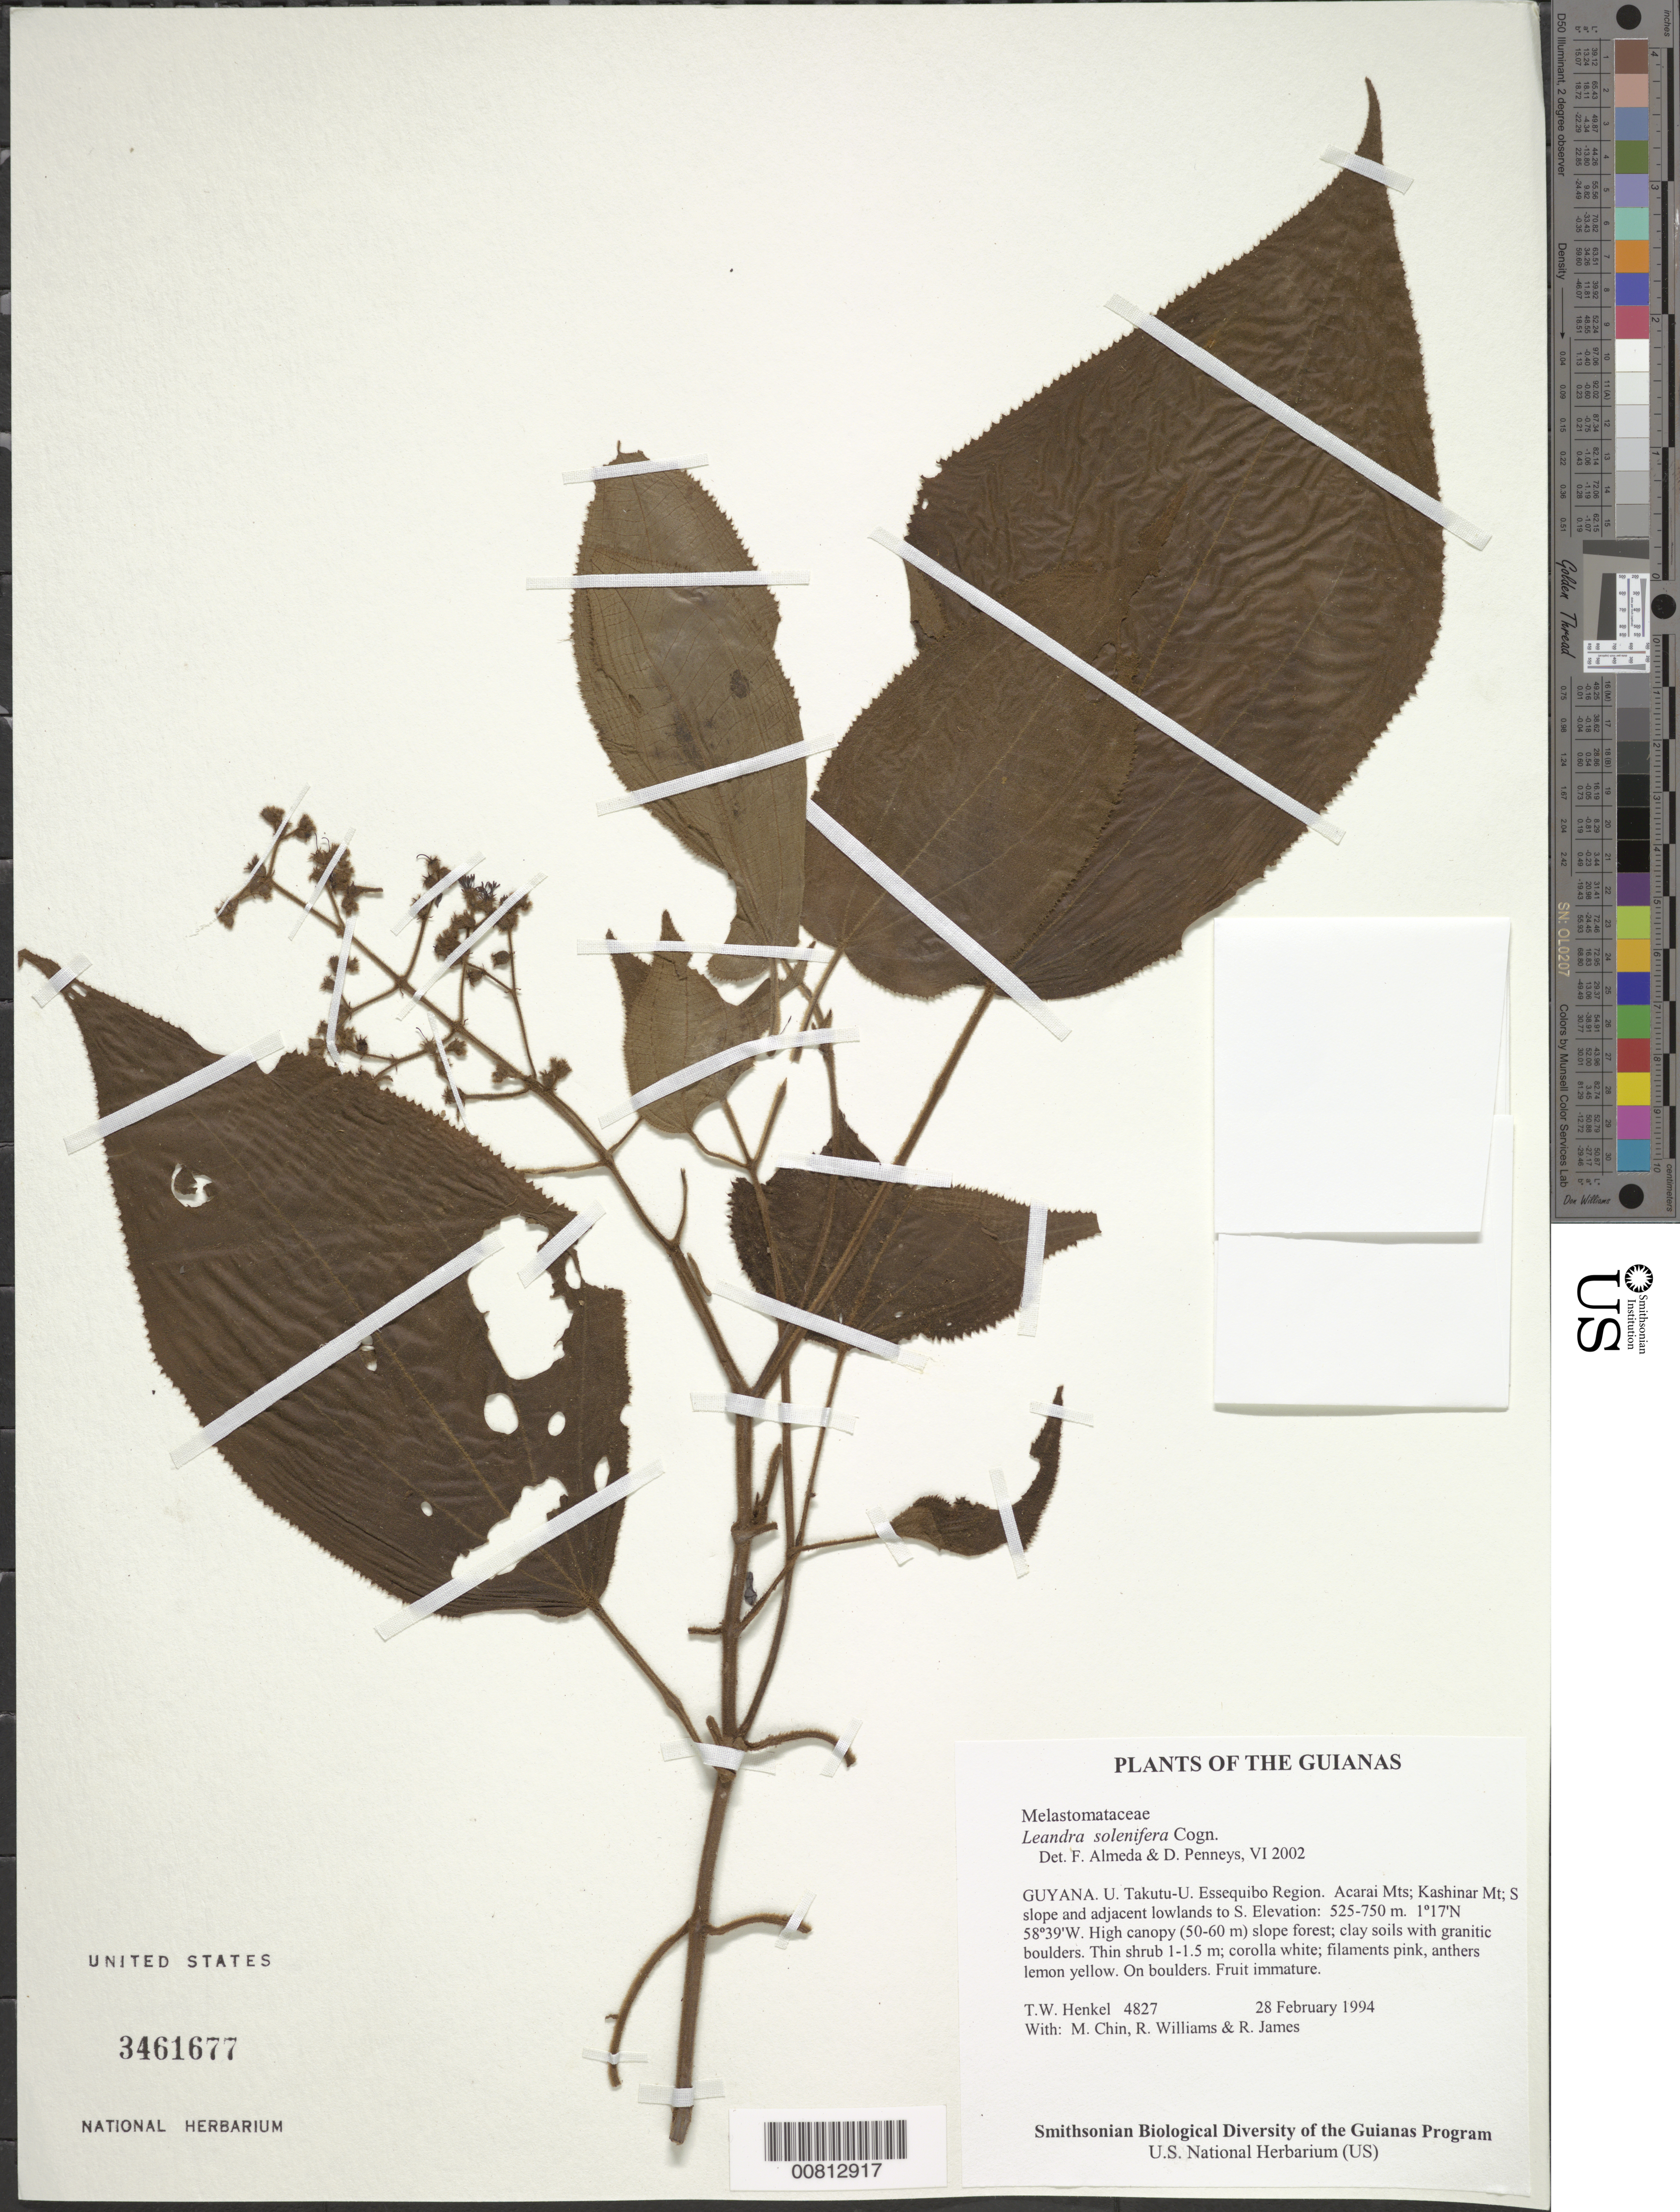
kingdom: Plantae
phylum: Tracheophyta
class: Magnoliopsida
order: Myrtales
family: Melastomataceae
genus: Leandra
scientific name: Leandra solenifera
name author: Cogn.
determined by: Almeda, F.; Penneys, D. S.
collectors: T. Henkel, M. Chin, R. Williams & R. James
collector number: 4827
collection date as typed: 28 February 1994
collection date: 1994-02-28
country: Guyana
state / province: U. Takutu-U. Essequibo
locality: Acarai Mts; Kashinar Mt; S slope and adjacent lowlands to S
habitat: High canopy (50-60 m) slope forest; clay soils with granitic boulders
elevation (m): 525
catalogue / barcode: US 3461677